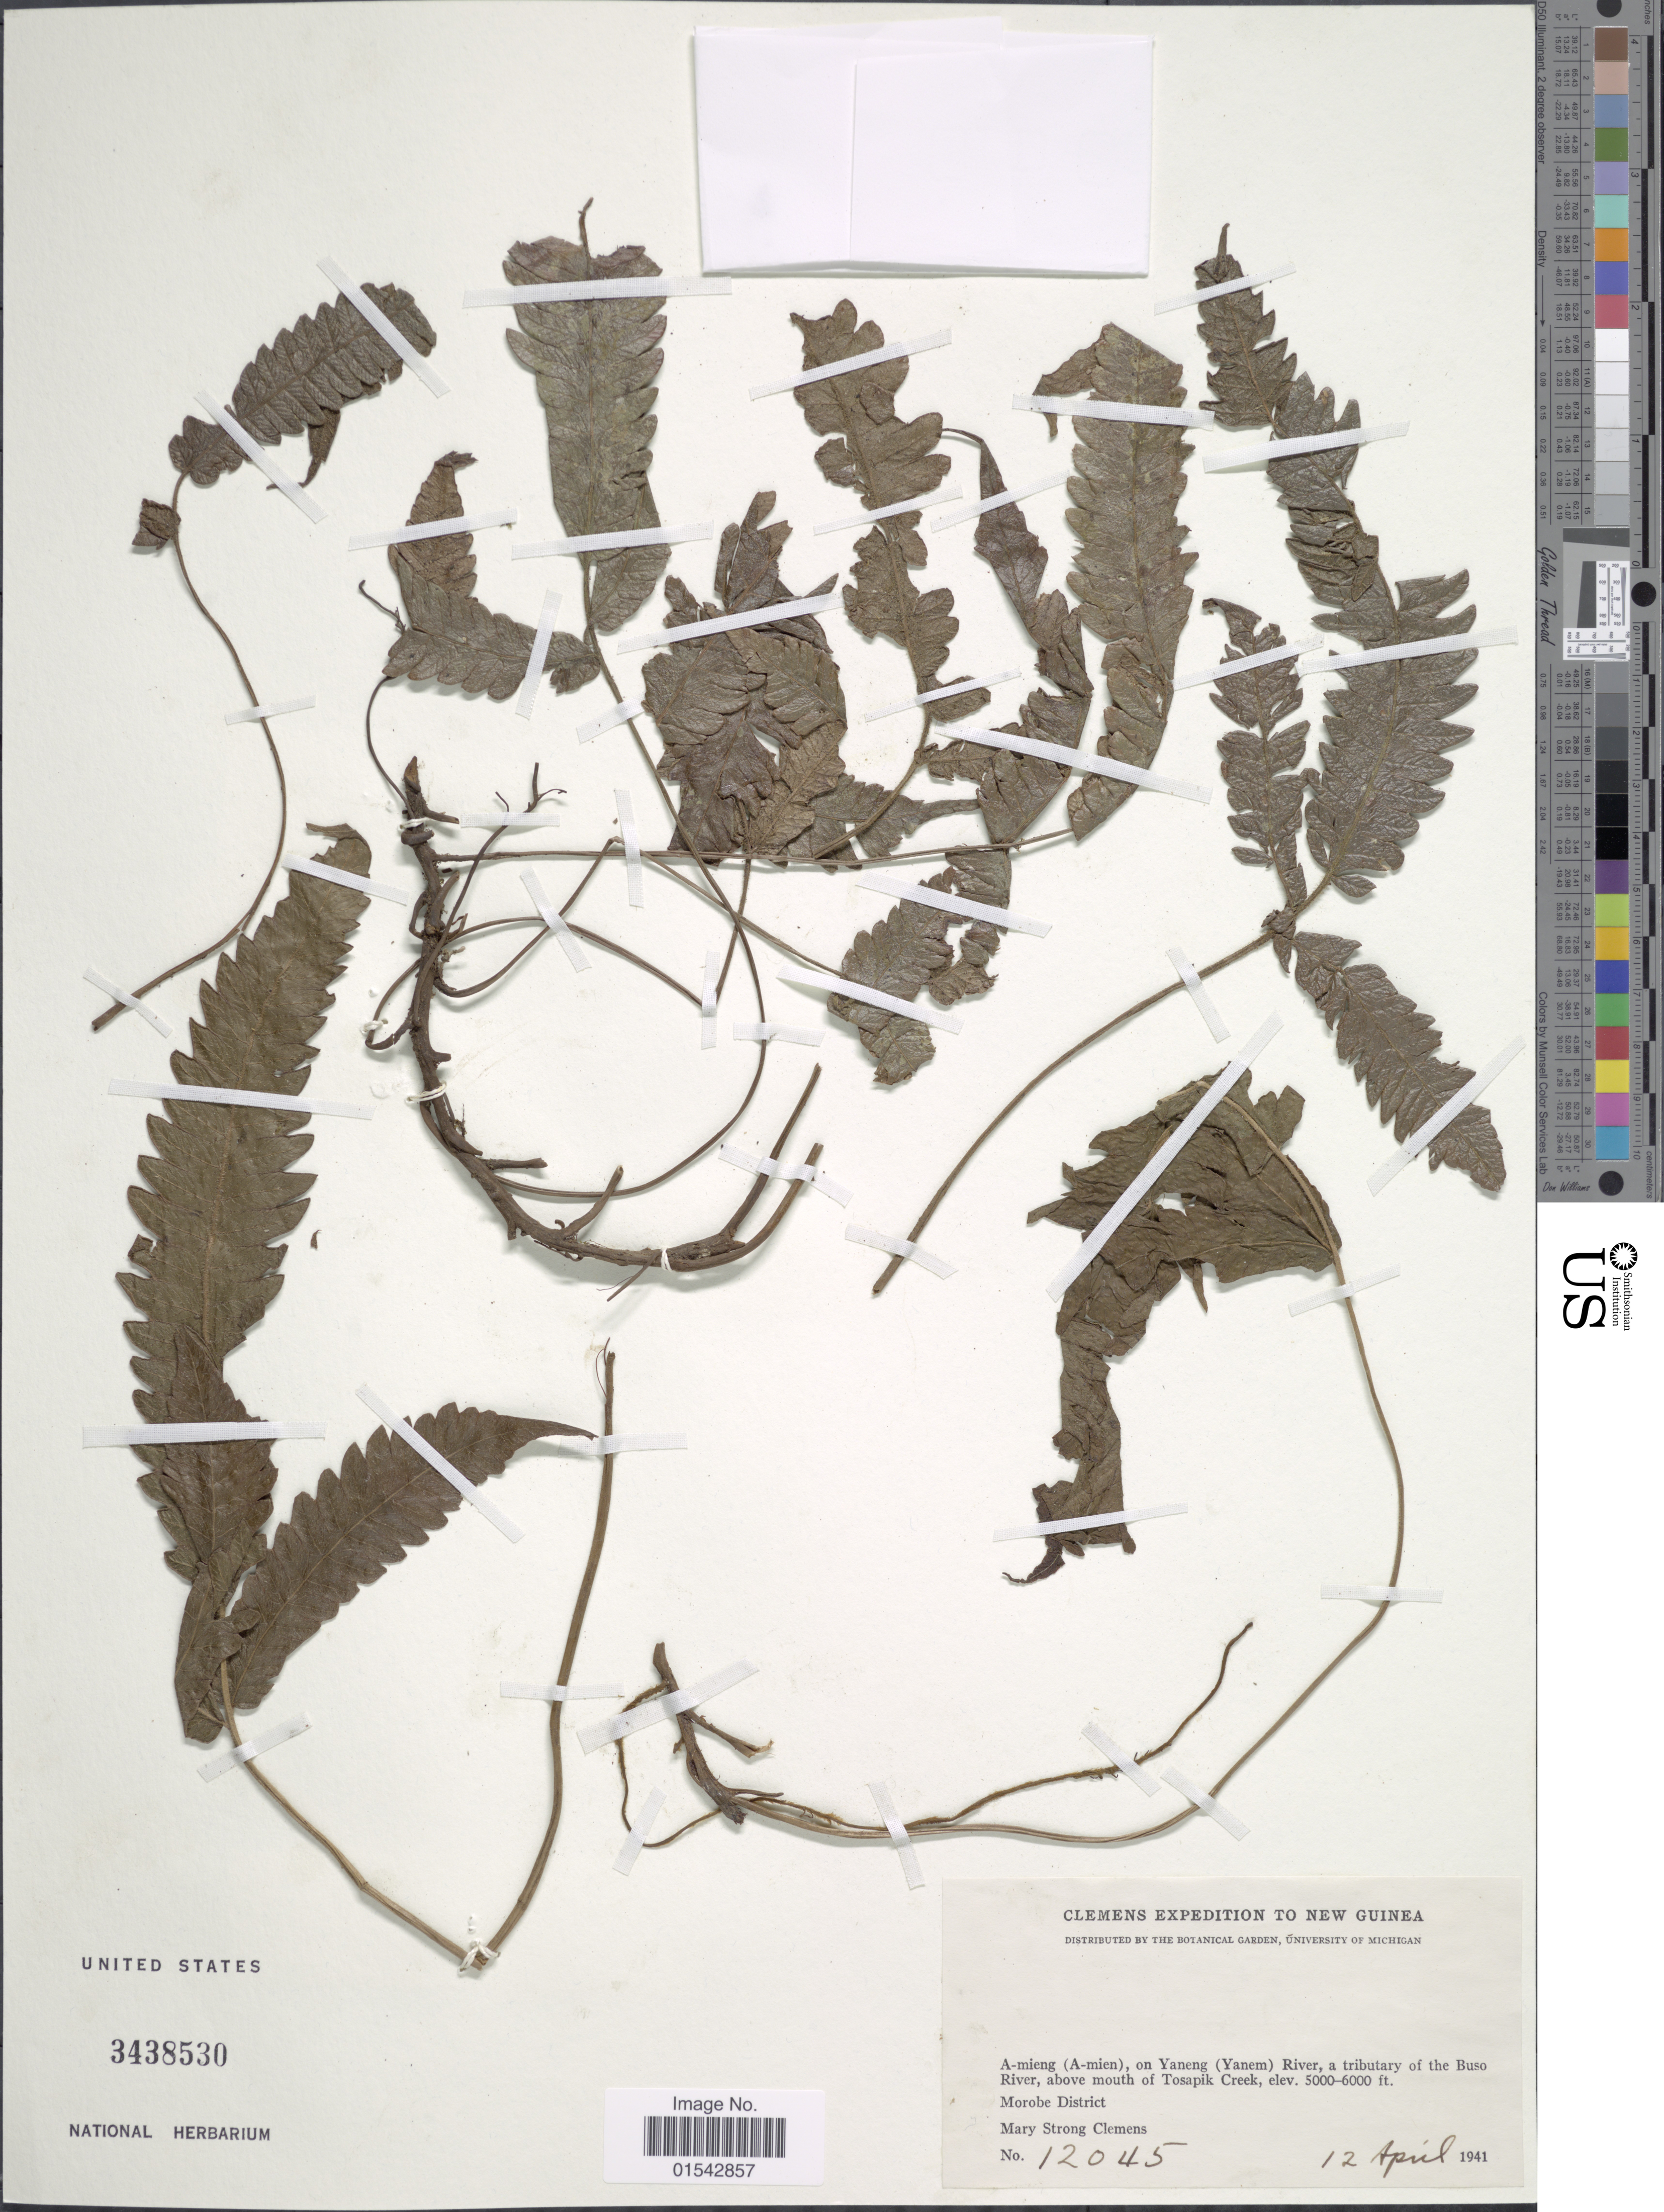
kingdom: Plantae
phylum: Tracheophyta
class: Polypodiopsida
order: Polypodiales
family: Thelypteridaceae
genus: Cyclosorus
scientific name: Cyclosorus sp.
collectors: M. S. Clemens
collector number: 12045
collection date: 1941-04-12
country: Papua New Guinea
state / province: Morobe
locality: New Guinea, Morobe District, A-mieng (A-Mien), on Yaneng (Yanem) River, a tributary of the Buso River, above mouth Tosapik Creek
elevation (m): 1524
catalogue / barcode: US 3438530